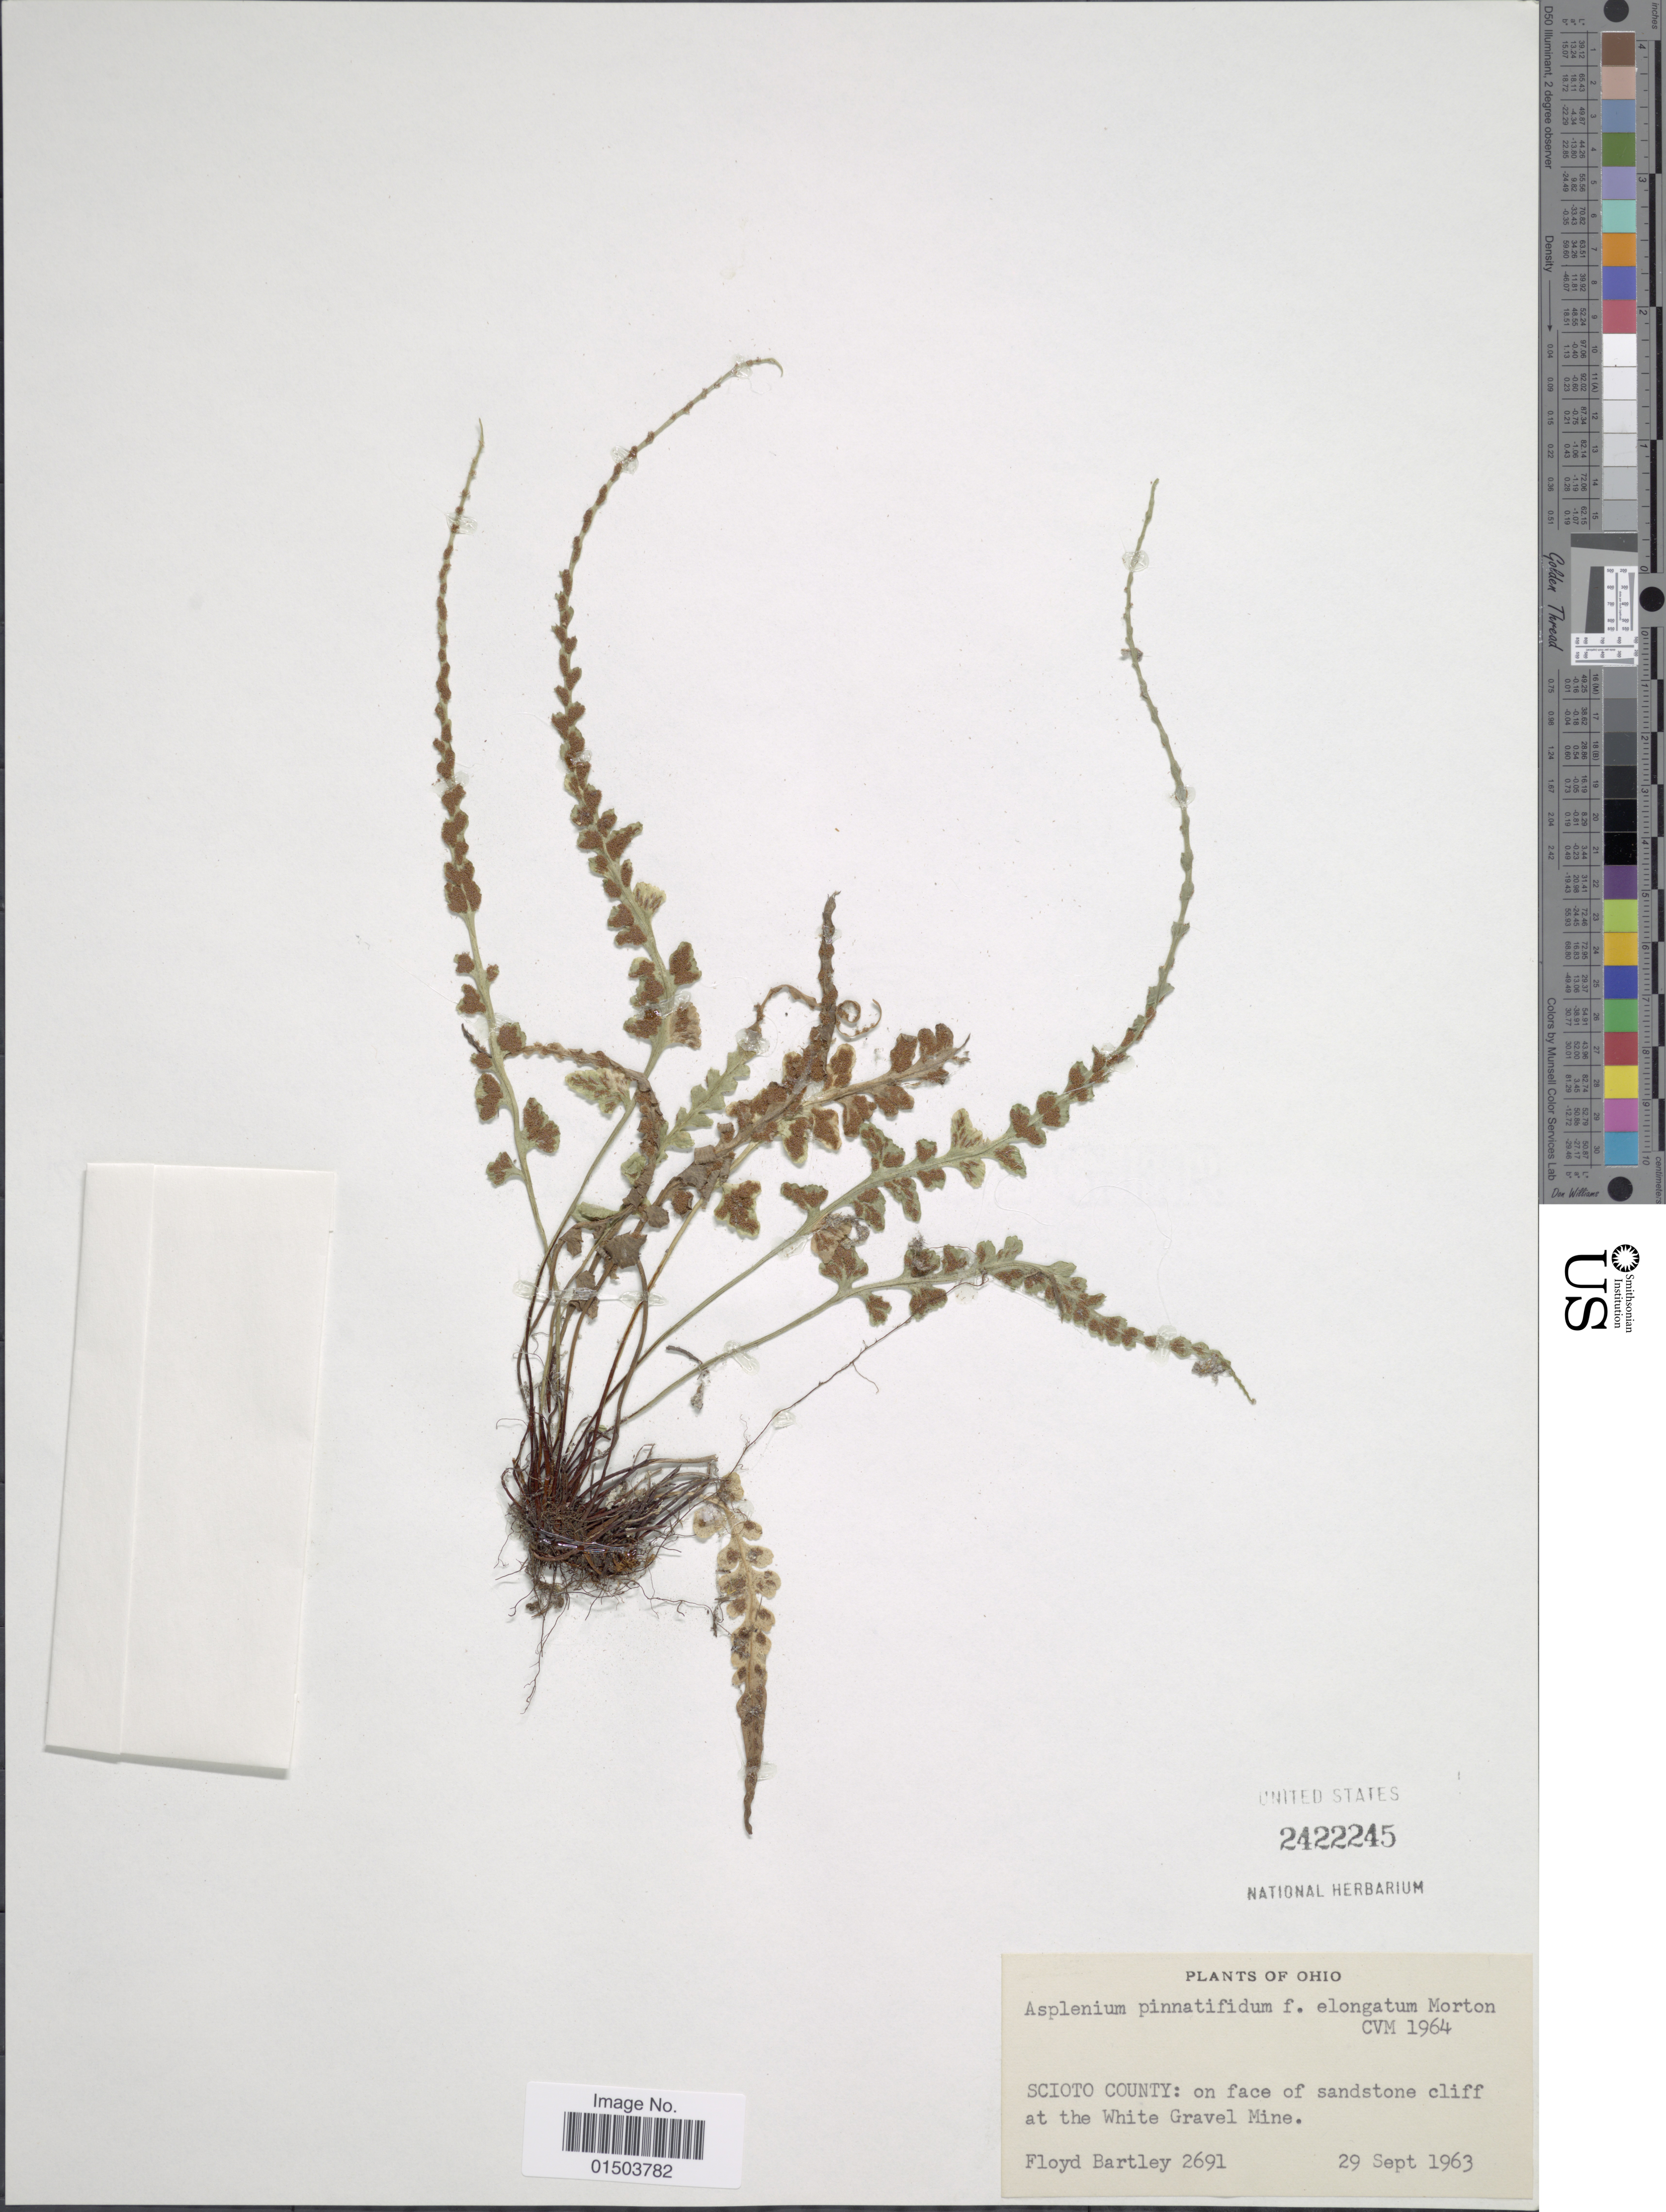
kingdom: Plantae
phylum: Tracheophyta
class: Polypodiopsida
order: Polypodiales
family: Aspleniaceae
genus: Asplenium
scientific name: Asplenium pinnatifidum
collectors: F. Bartley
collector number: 2691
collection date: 1963-09-29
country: United States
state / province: Ohio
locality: Scioto County: on face of sandstone cliff at the White Gravel Mine.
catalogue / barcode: US 2422245